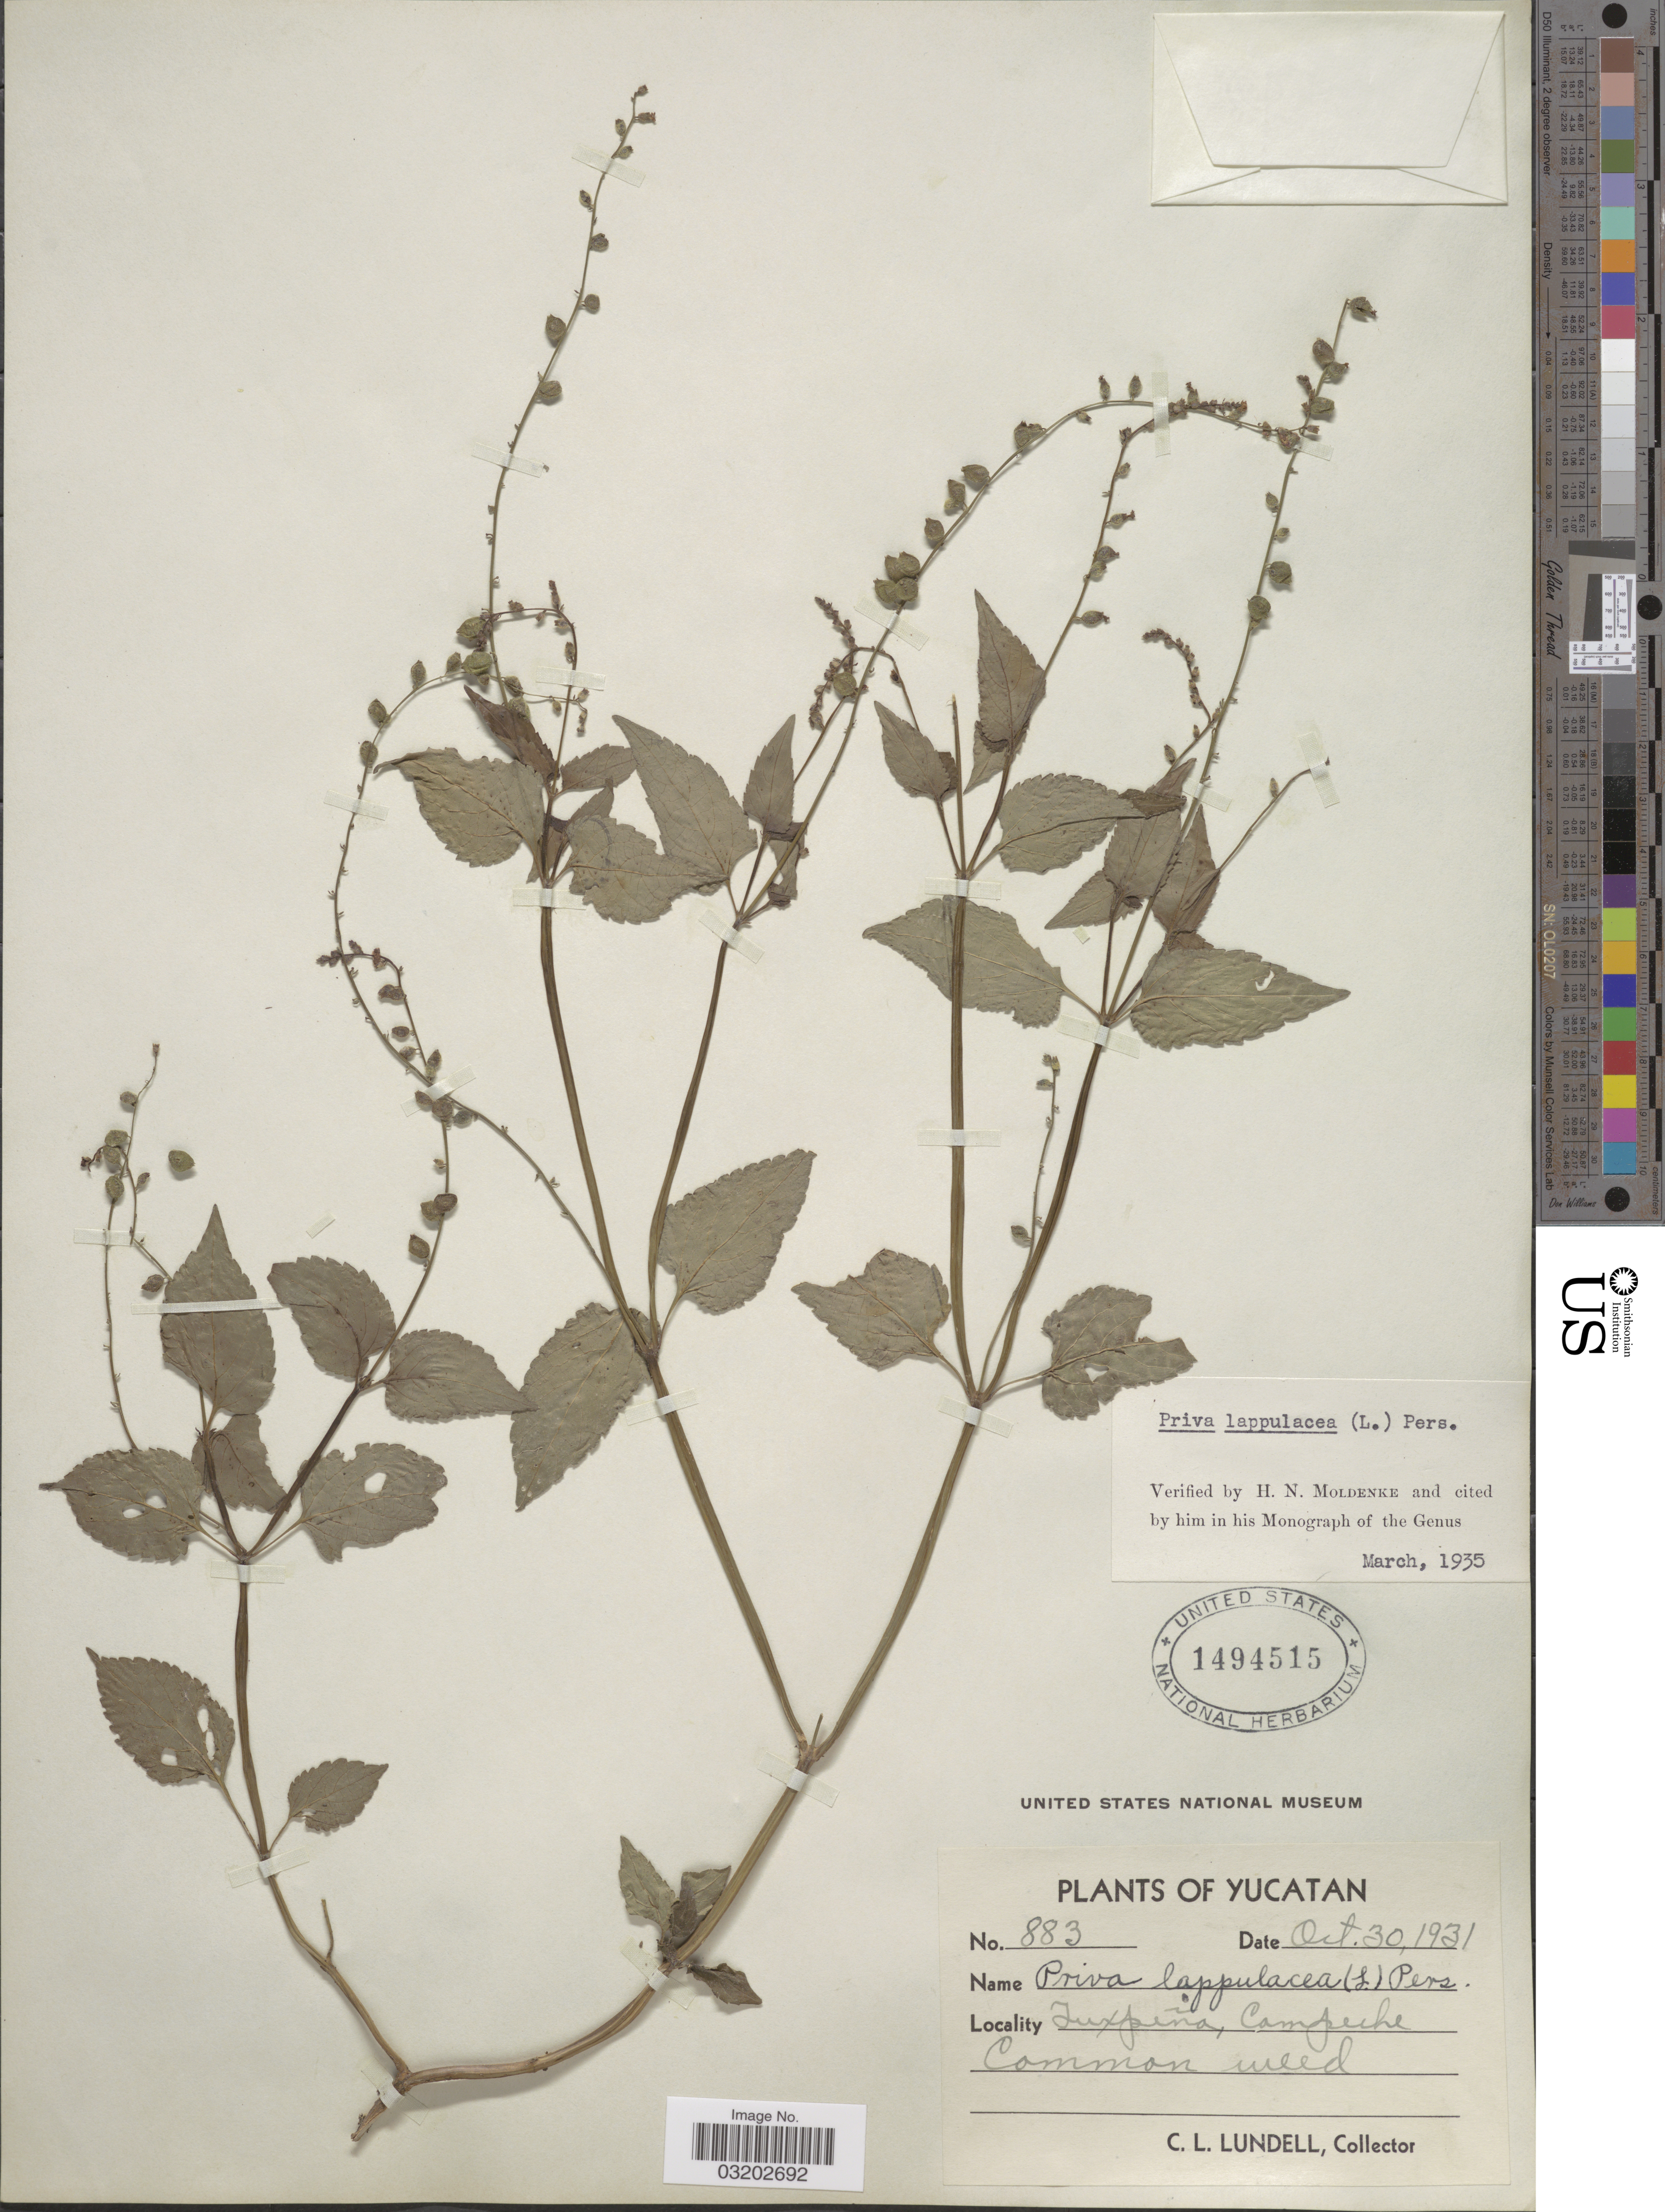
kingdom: Plantae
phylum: Tracheophyta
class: Magnoliopsida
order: Lamiales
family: Verbenaceae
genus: Priva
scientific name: Priva lappulacea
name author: (L.) Pers.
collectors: C. L. Lundell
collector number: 883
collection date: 1931-10-30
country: Mexico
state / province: Campeche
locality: Tuxpeña.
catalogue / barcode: US 1494515